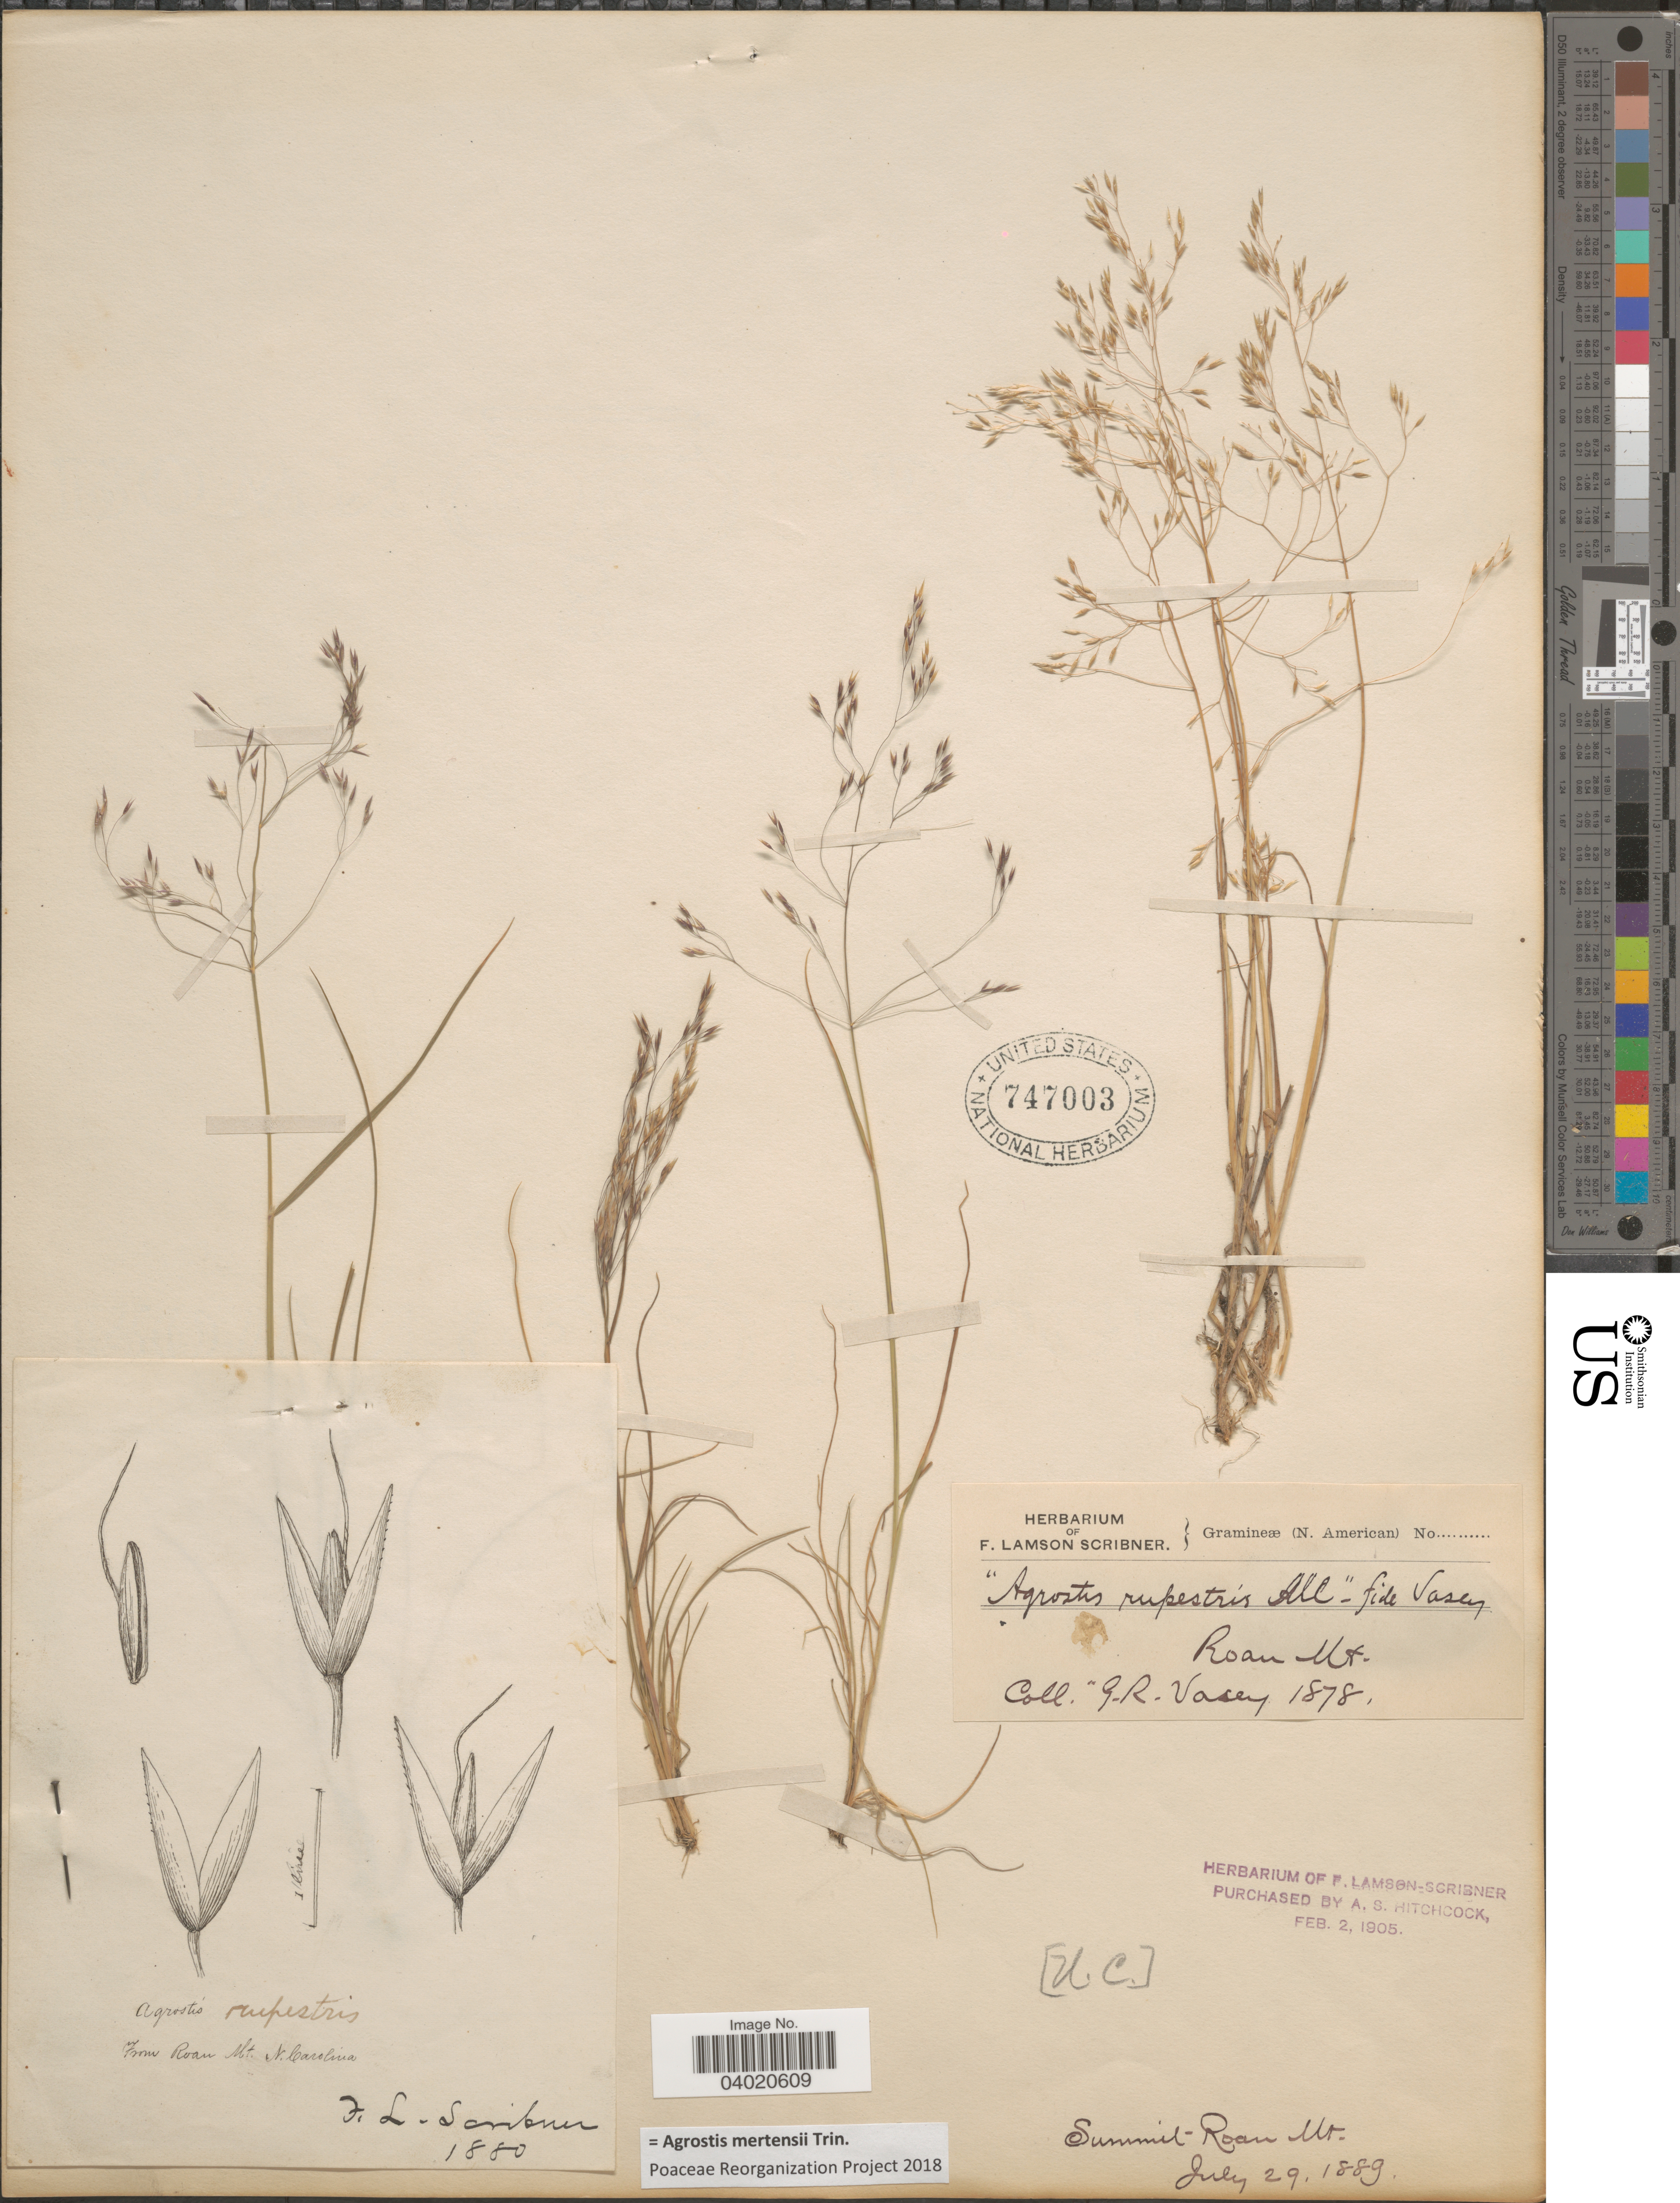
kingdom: Plantae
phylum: Tracheophyta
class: Liliopsida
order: Poales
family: Poaceae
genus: Agrostis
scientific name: Agrostis mertensii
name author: Trin.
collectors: G. R. Vasey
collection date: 1878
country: United States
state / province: North Carolina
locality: Roan Mt.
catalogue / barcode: US 747003